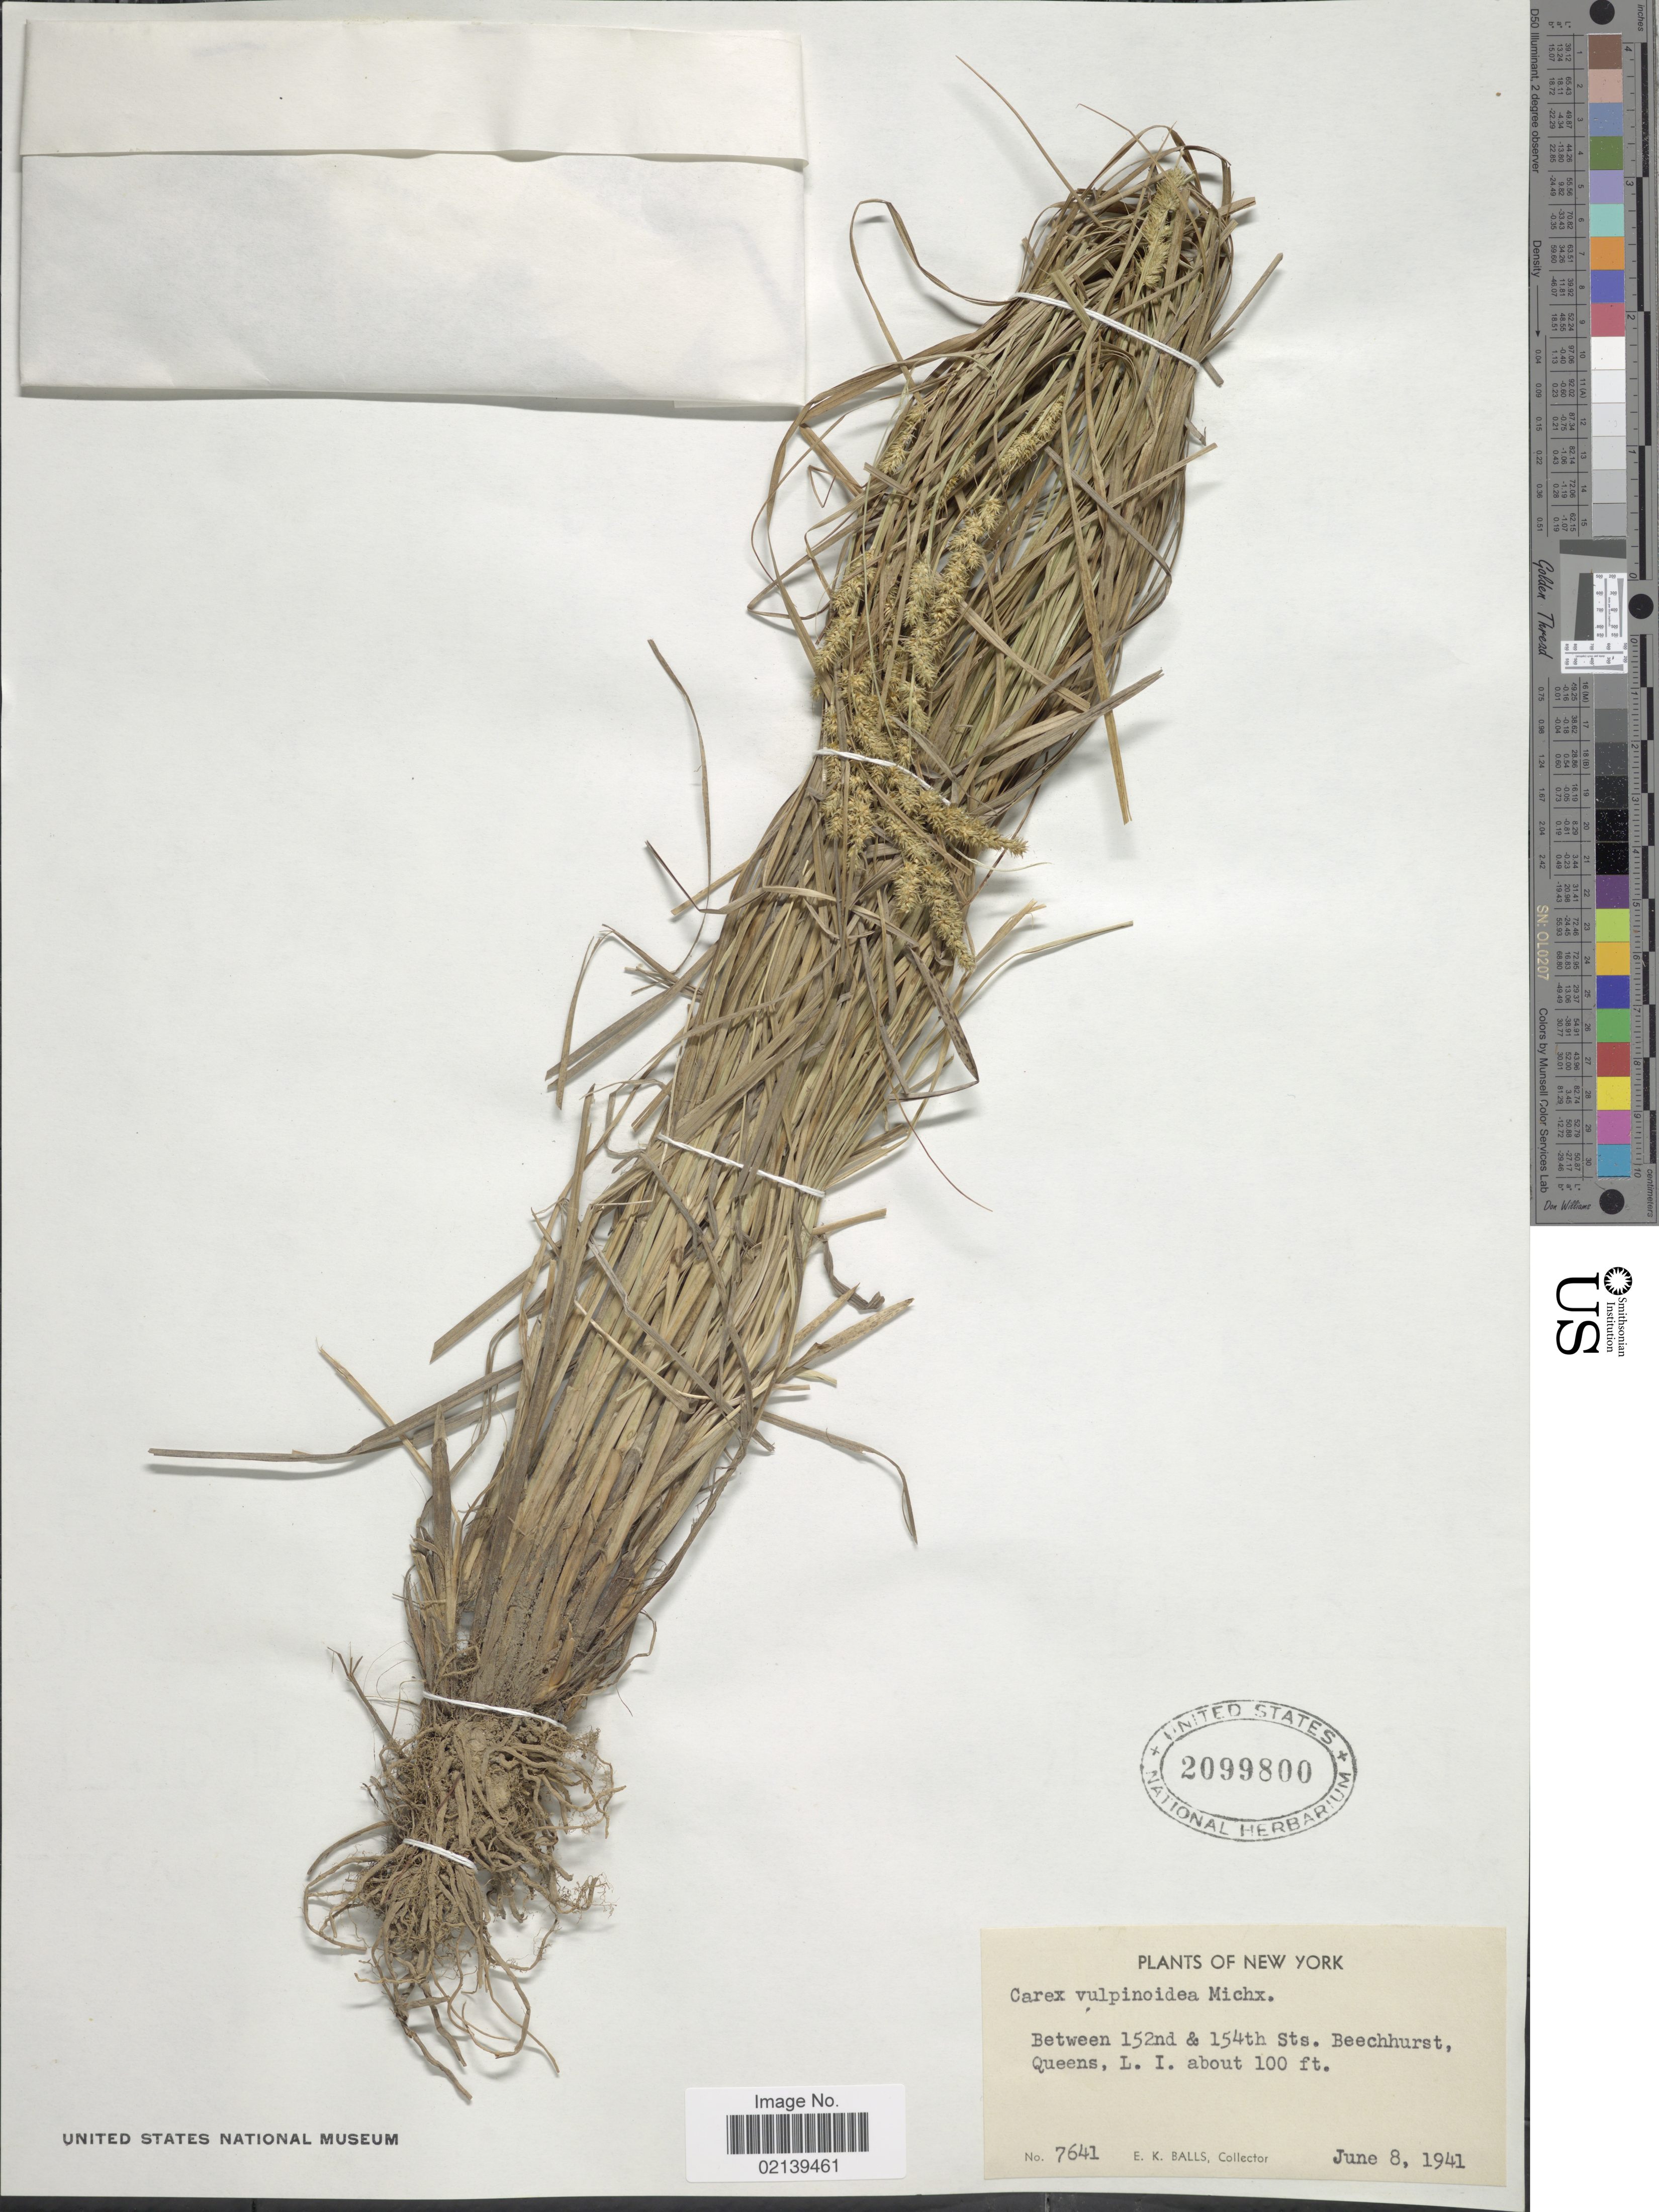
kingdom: Plantae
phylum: Tracheophyta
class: Liliopsida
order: Poales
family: Cyperaceae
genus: Carex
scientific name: Carex vulpinoidea Michx.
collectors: E. K. Balls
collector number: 7641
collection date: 1941-06-08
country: United States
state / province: New York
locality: Between 152nd & 154th Sts. Beechhurst, Queens, L. I.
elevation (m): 30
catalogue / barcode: US 2099800